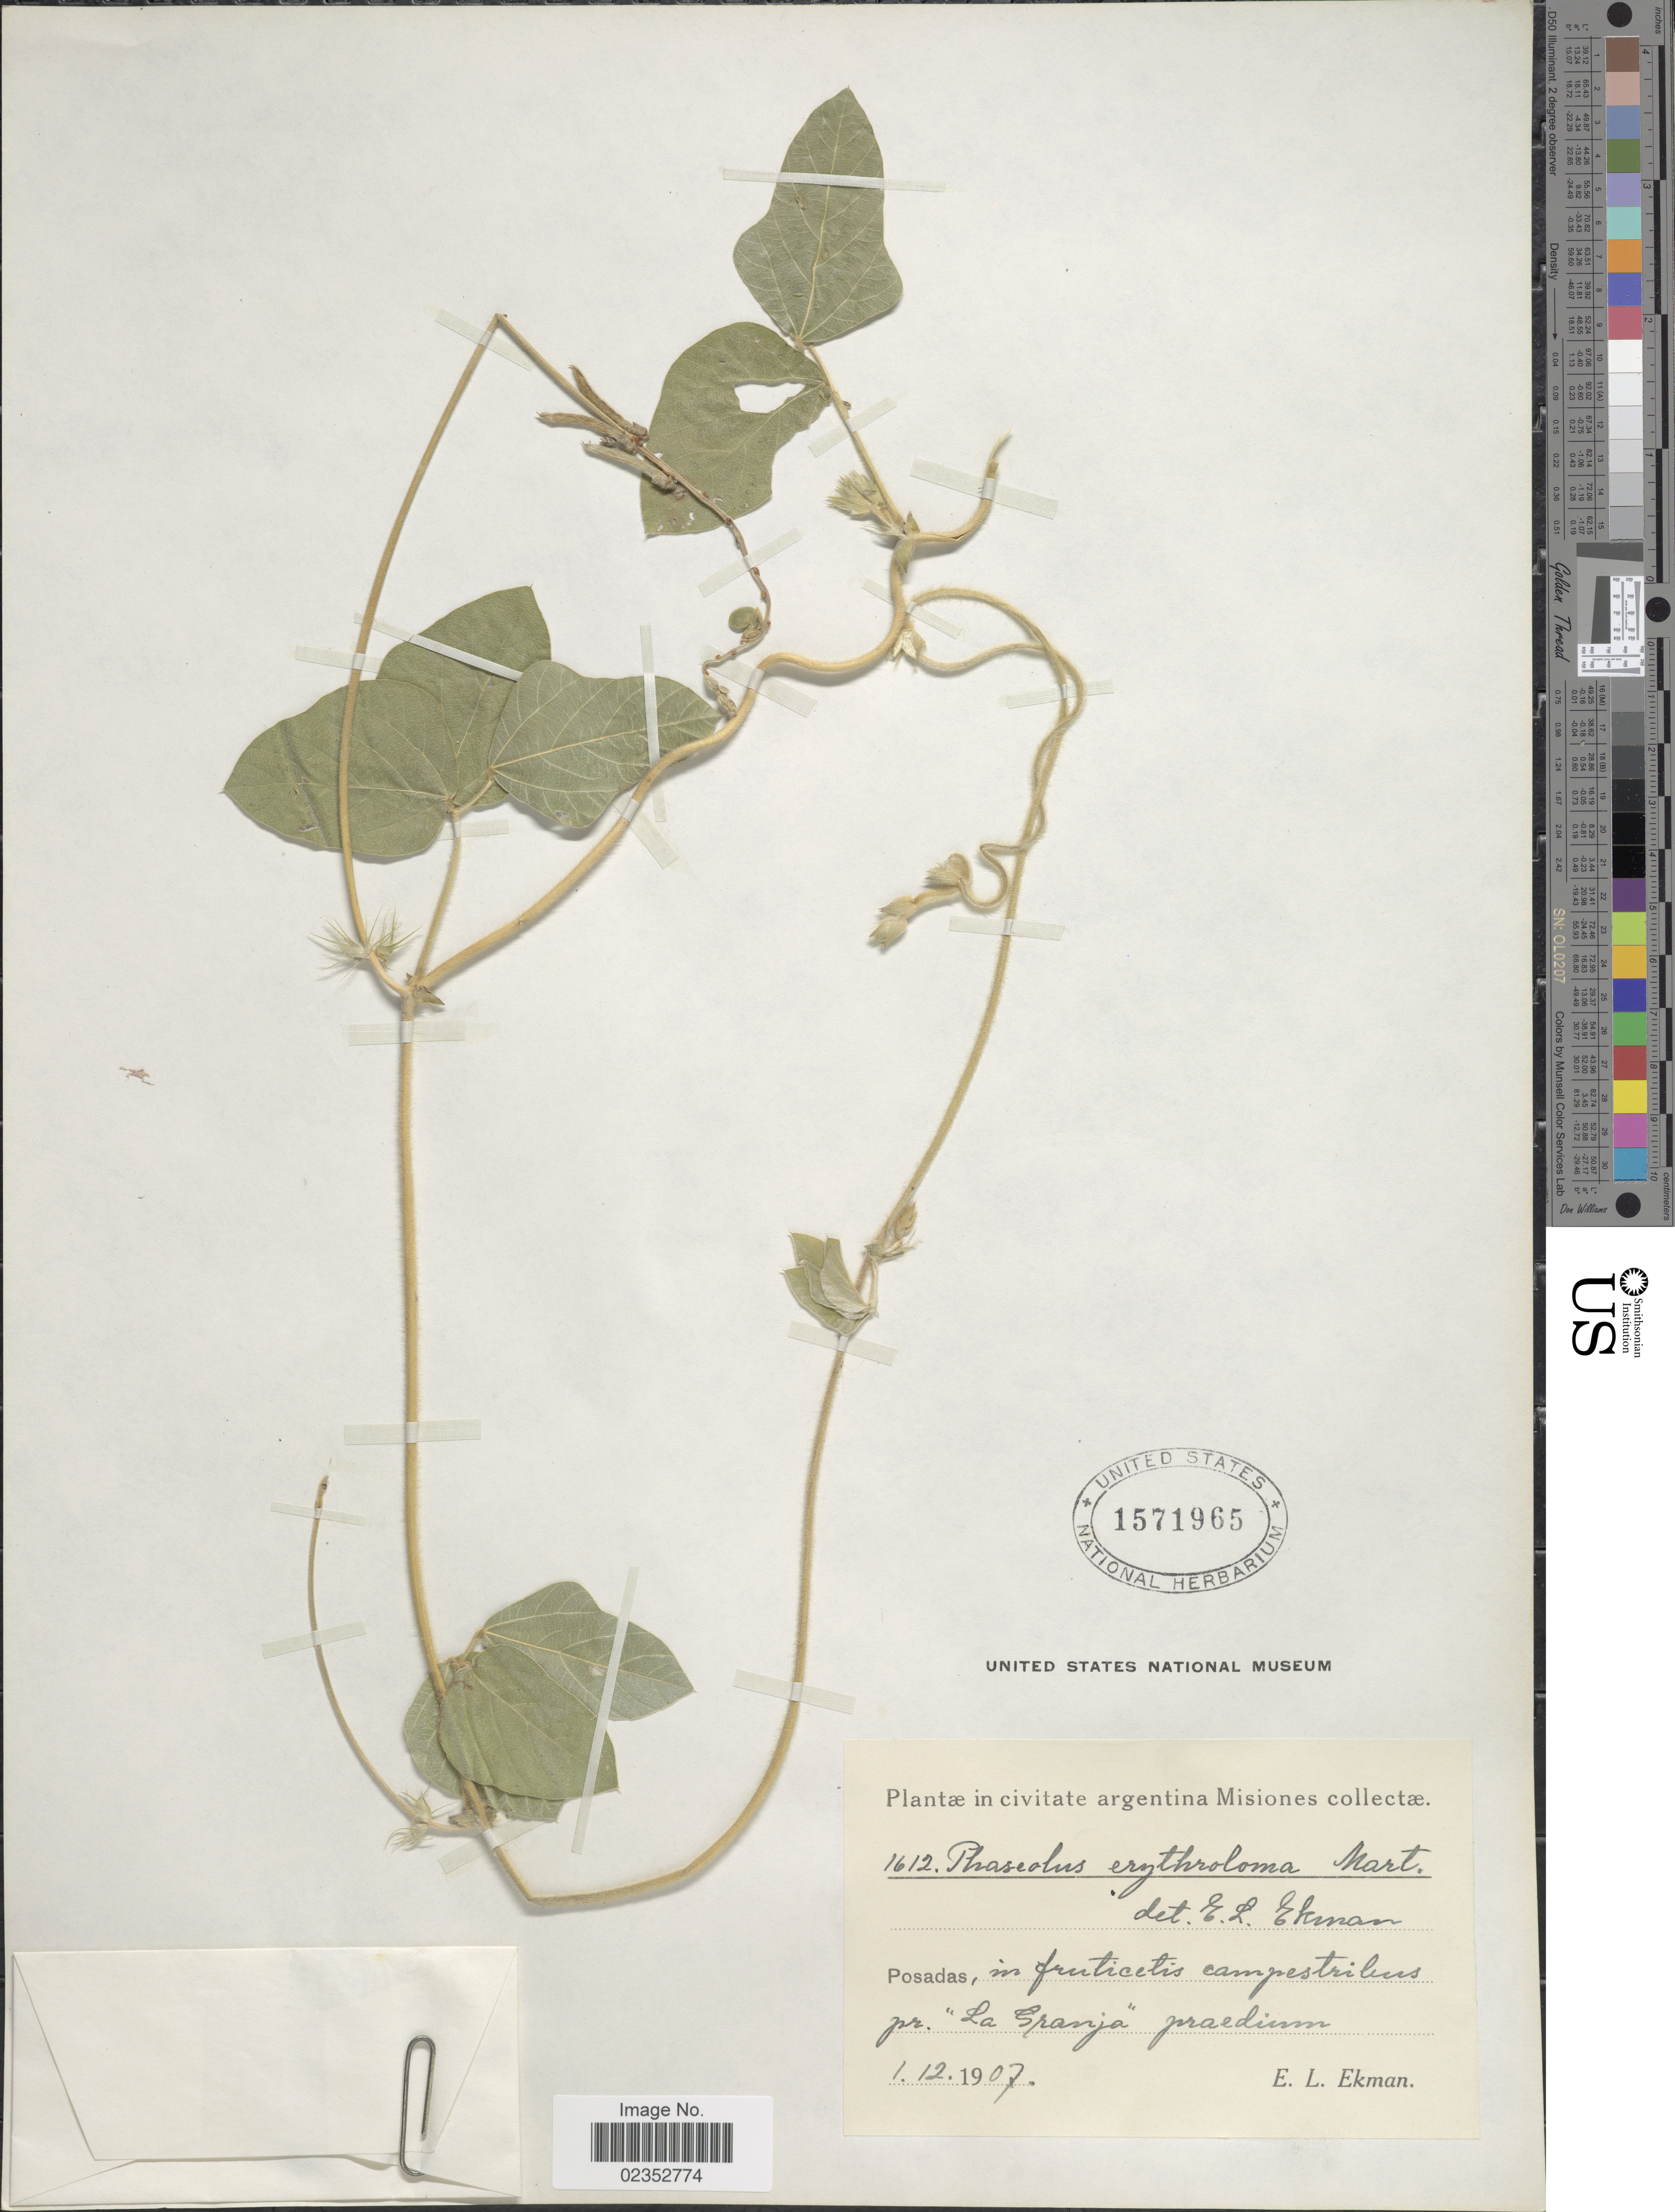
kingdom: Plantae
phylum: Tracheophyta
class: Magnoliopsida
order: Fabales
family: Fabaceae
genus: Macroptilium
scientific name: Macroptilium erythroloma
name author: (Mart. ex Benth.) Urb.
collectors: E. L. Ekman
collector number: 1612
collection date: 1907-12-01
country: Argentina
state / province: Misiones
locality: Posadas, in fruticetis campestribus pr. 'La Granja' praedium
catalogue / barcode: US 1571965